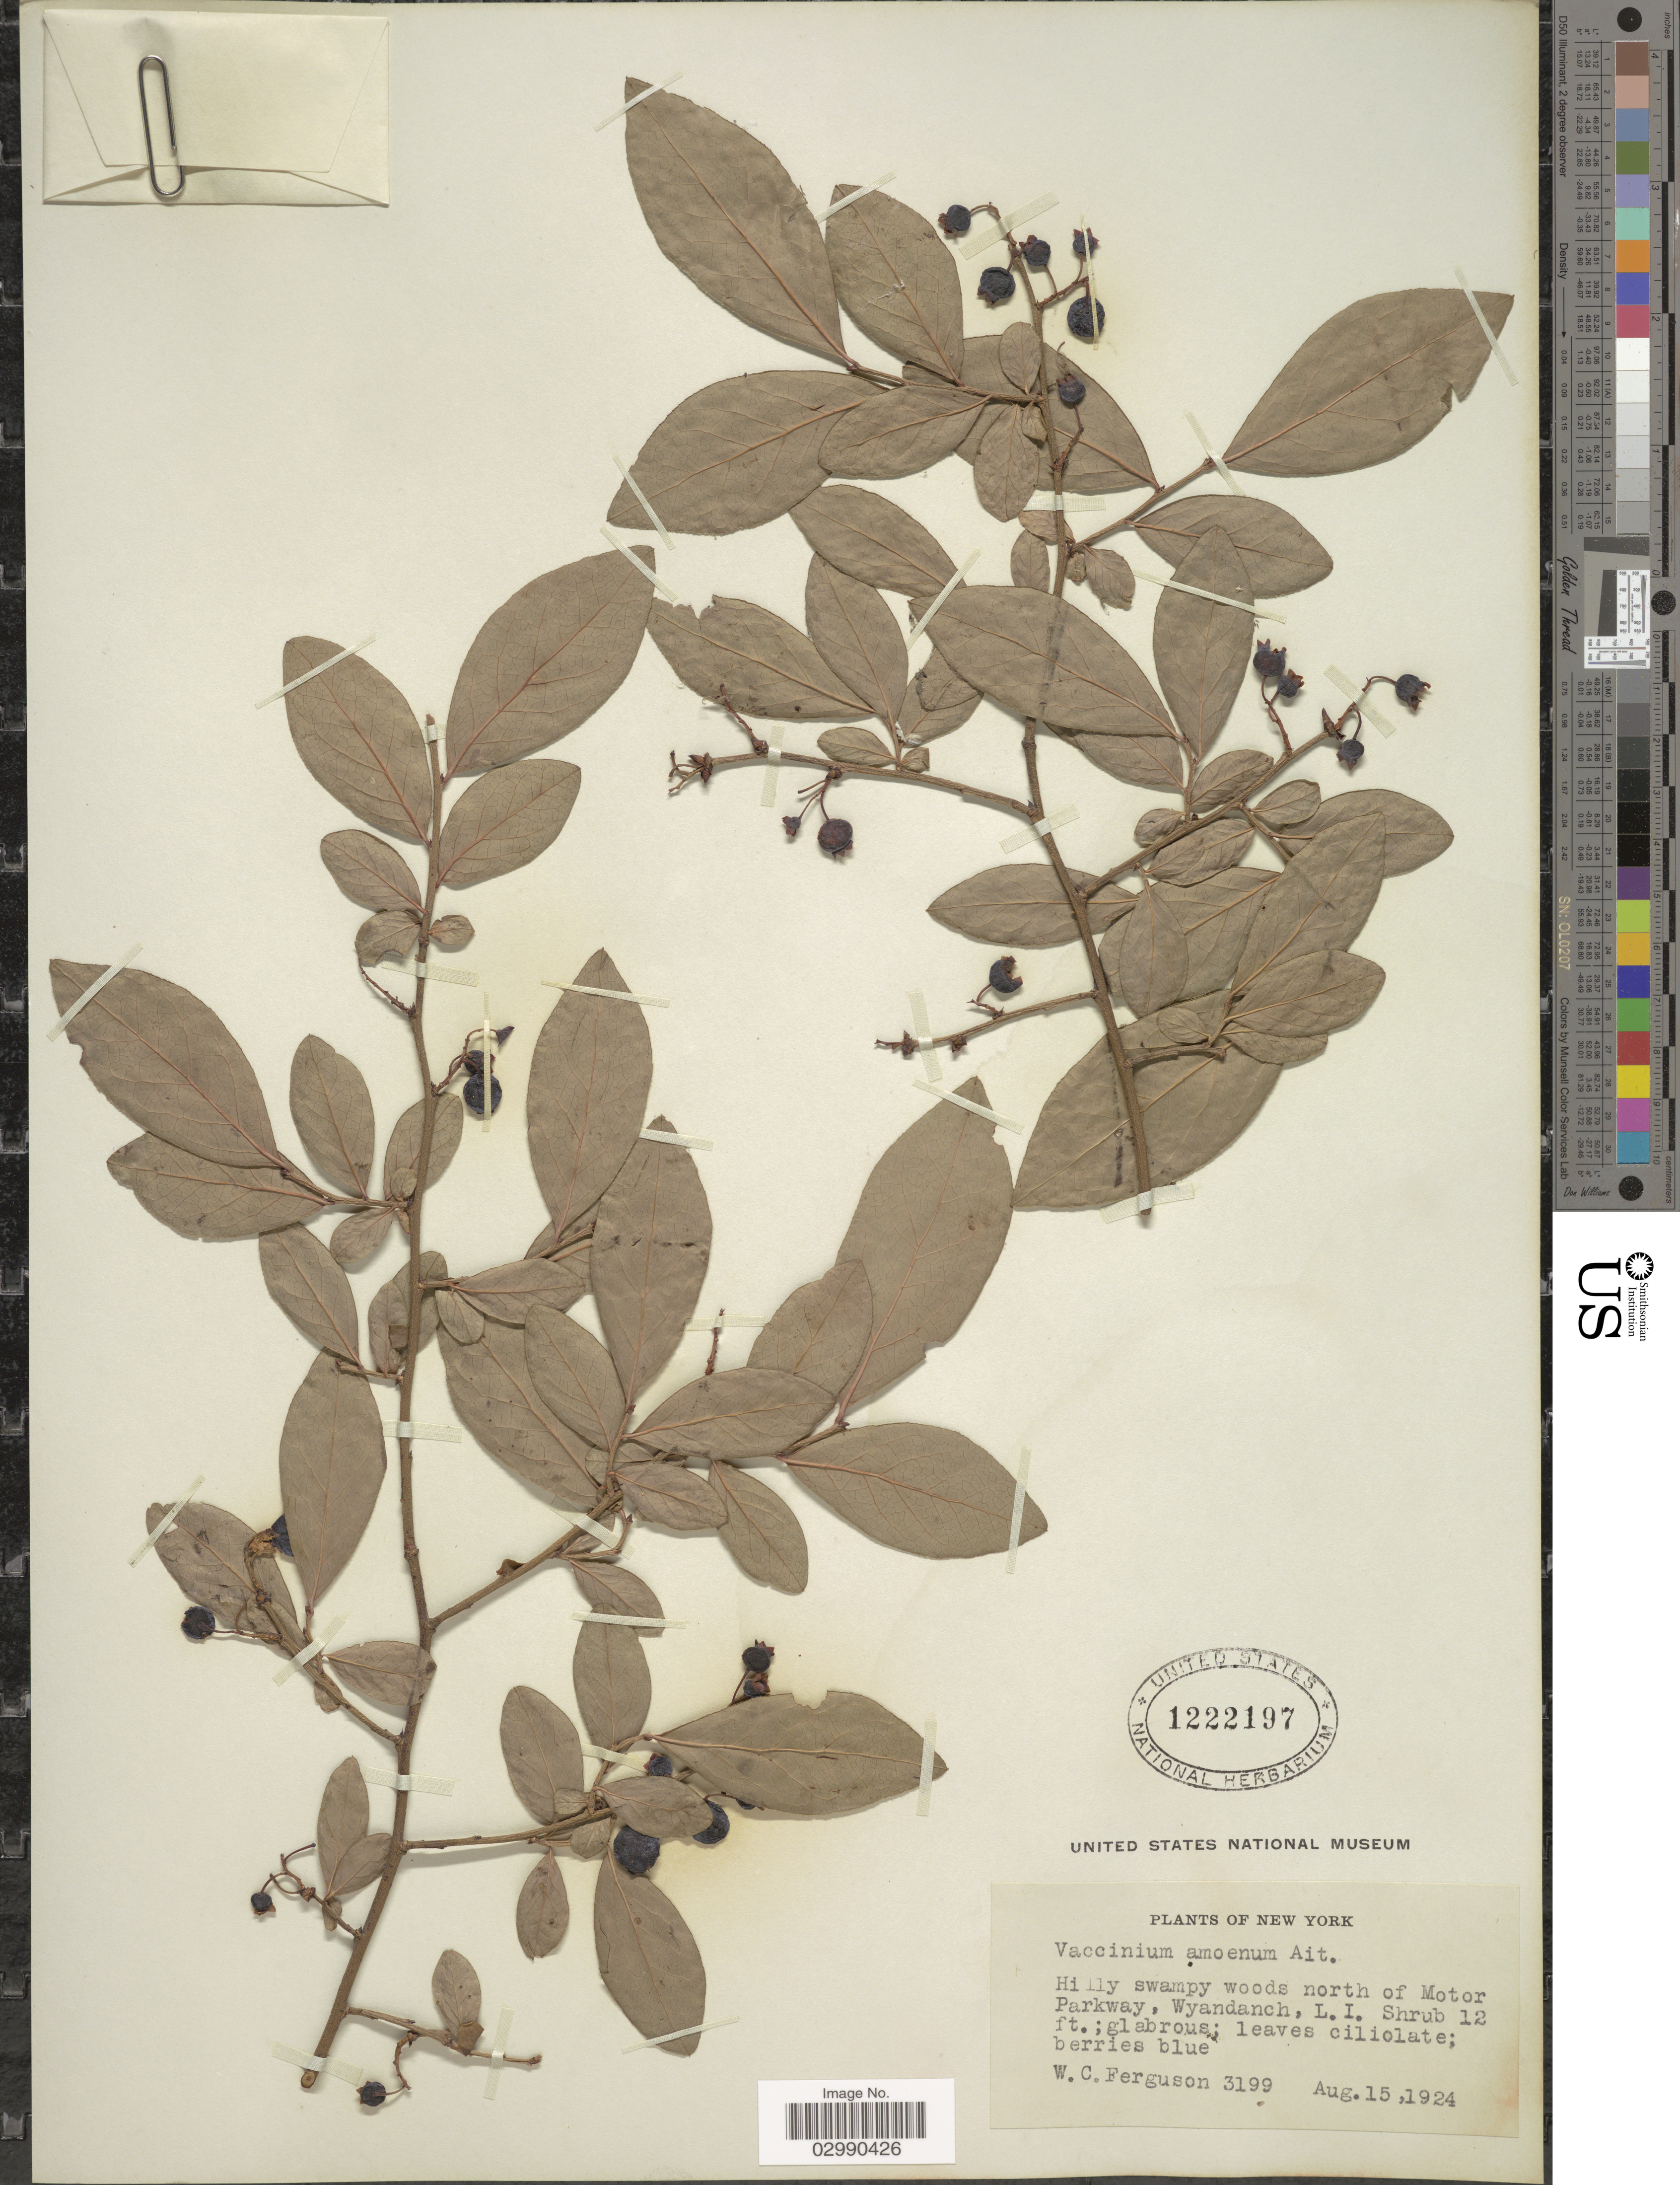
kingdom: Plantae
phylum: Tracheophyta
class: Magnoliopsida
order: Ericales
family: Ericaceae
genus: Vaccinium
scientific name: Vaccinium vicinum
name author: E.P. Bicknell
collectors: W. Ferguson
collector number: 3199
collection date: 1924-08-15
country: United States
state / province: New York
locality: North of Motor Parkway, Wyandanch, L.I.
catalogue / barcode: US 1222197